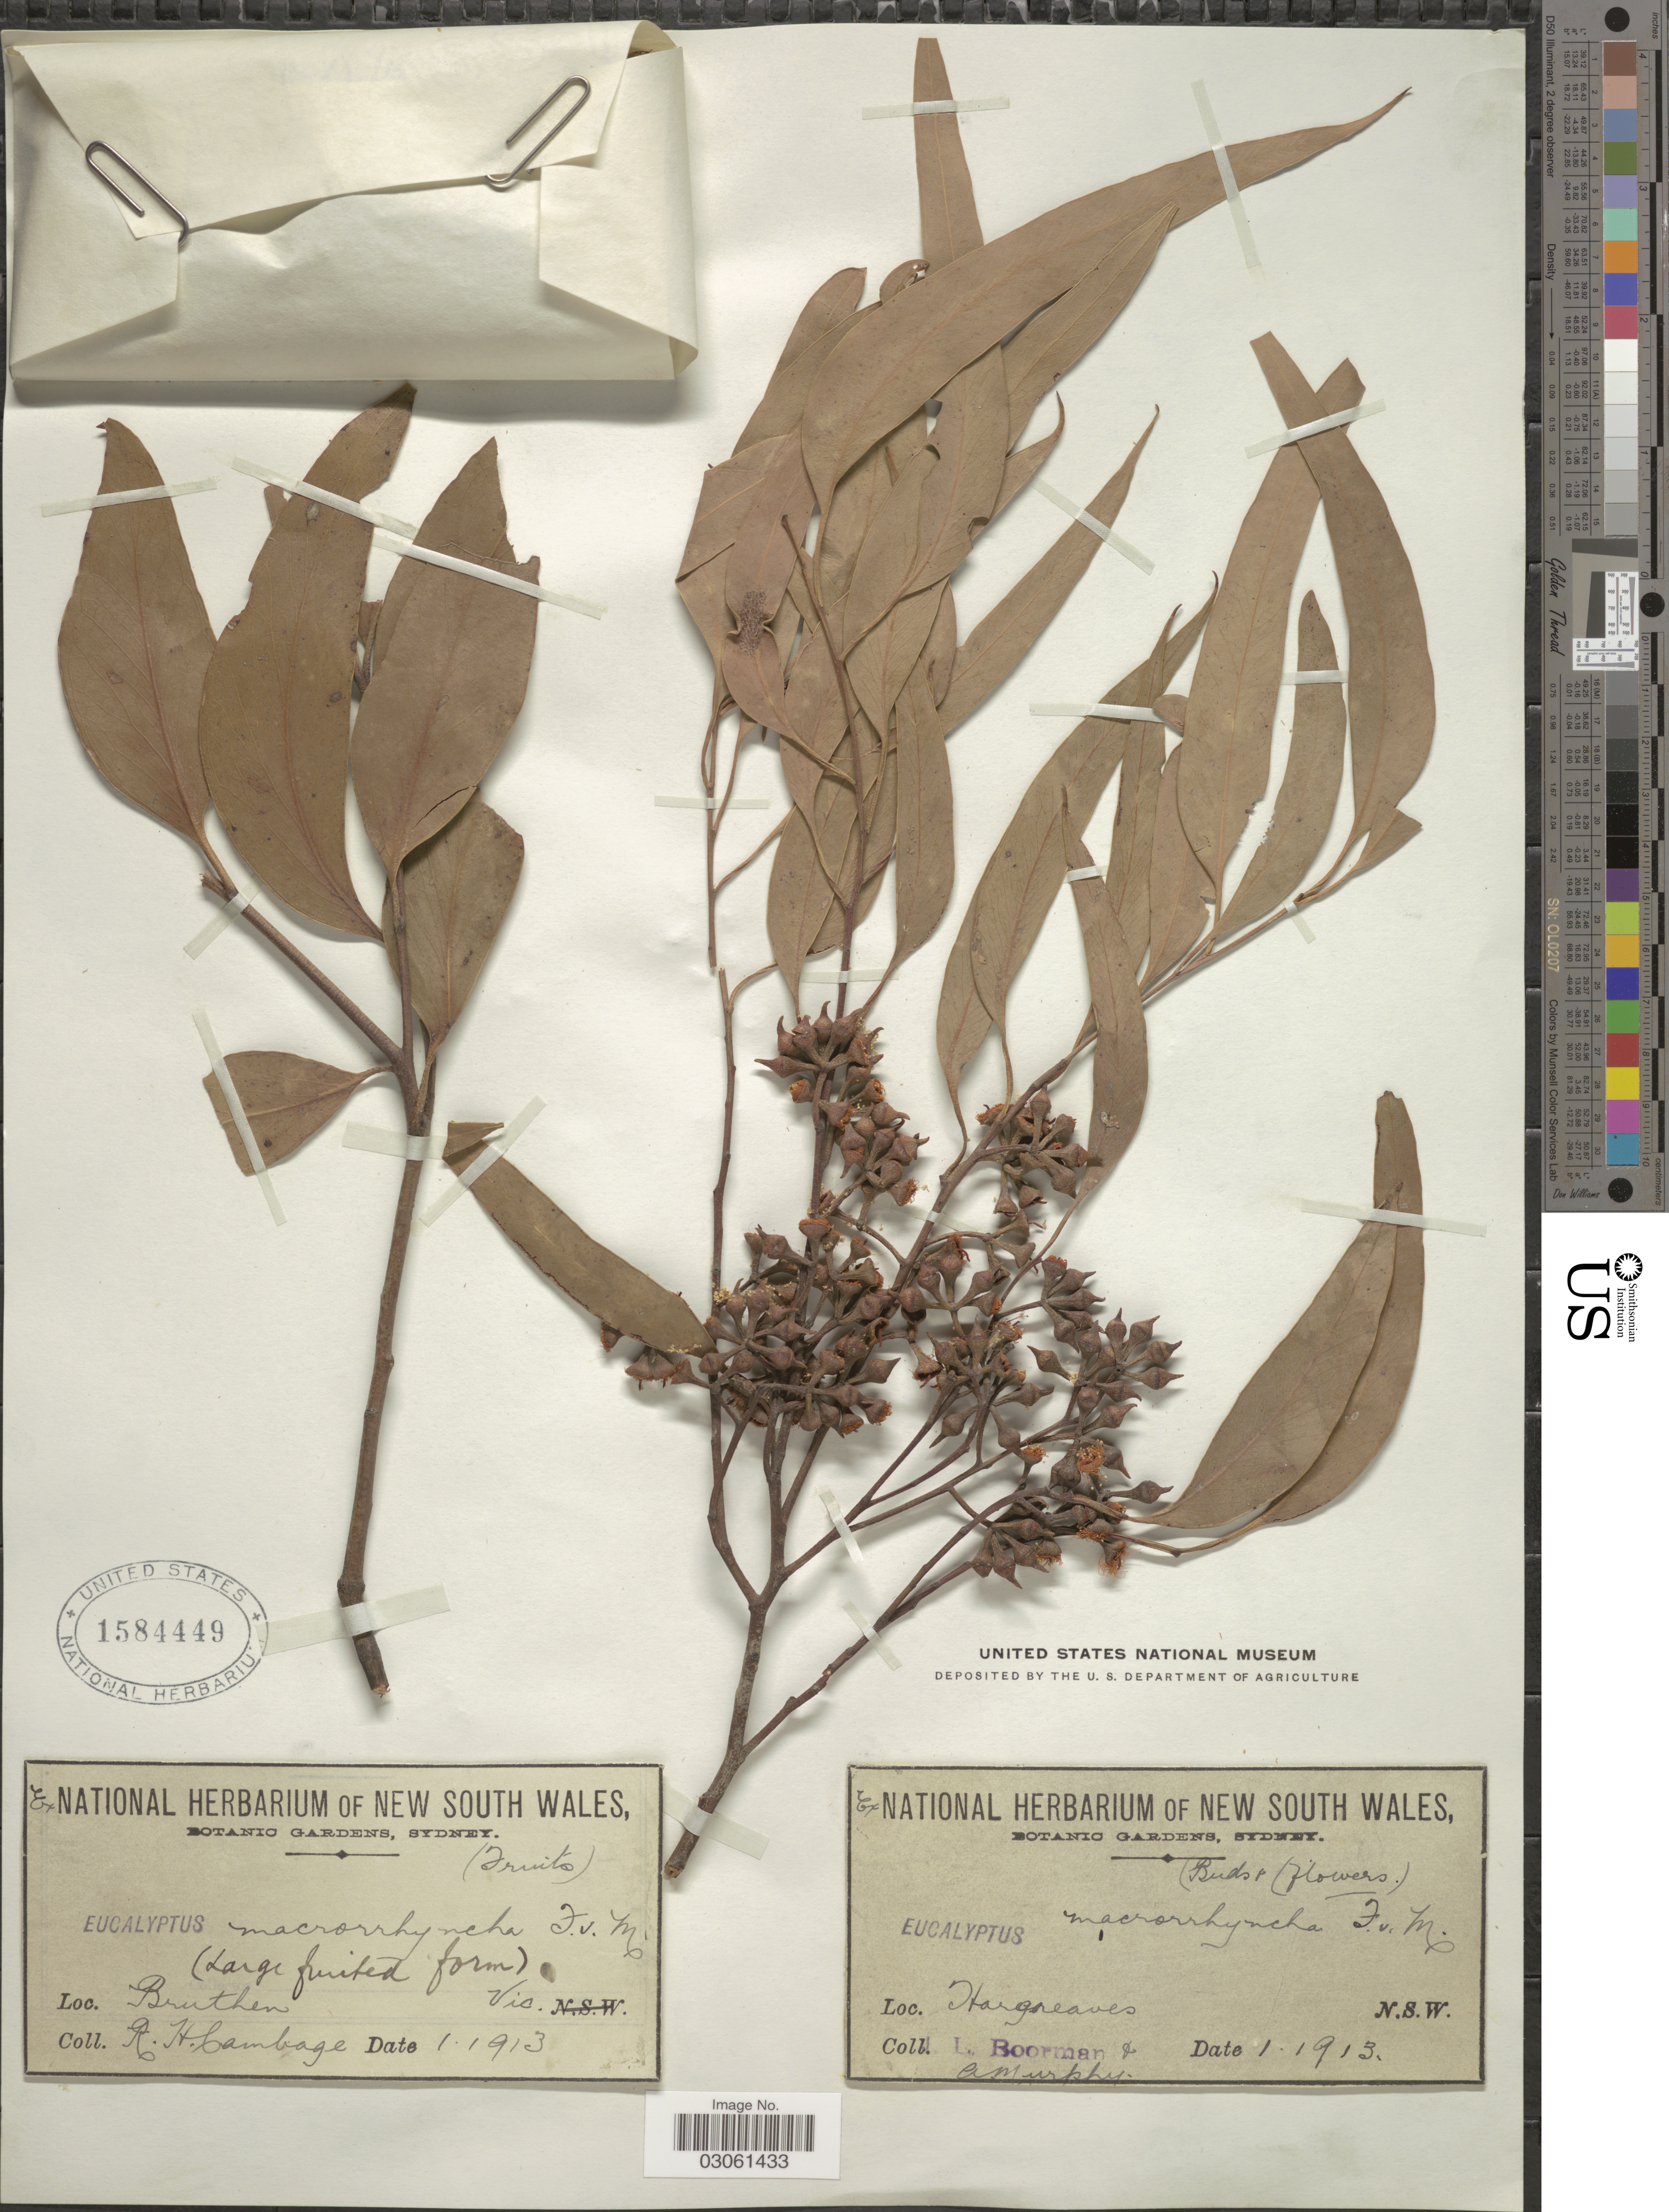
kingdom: Plantae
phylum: Tracheophyta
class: Magnoliopsida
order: Myrtales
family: Myrtaceae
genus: Eucalyptus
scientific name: Eucalyptus macrorhyncha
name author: F. Muell. ex Benth.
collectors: J. Boorman & A. Murphy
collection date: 1913-01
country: Australia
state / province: New South Wales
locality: Hargreaves, N. S. W.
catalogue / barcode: US 1584449-2